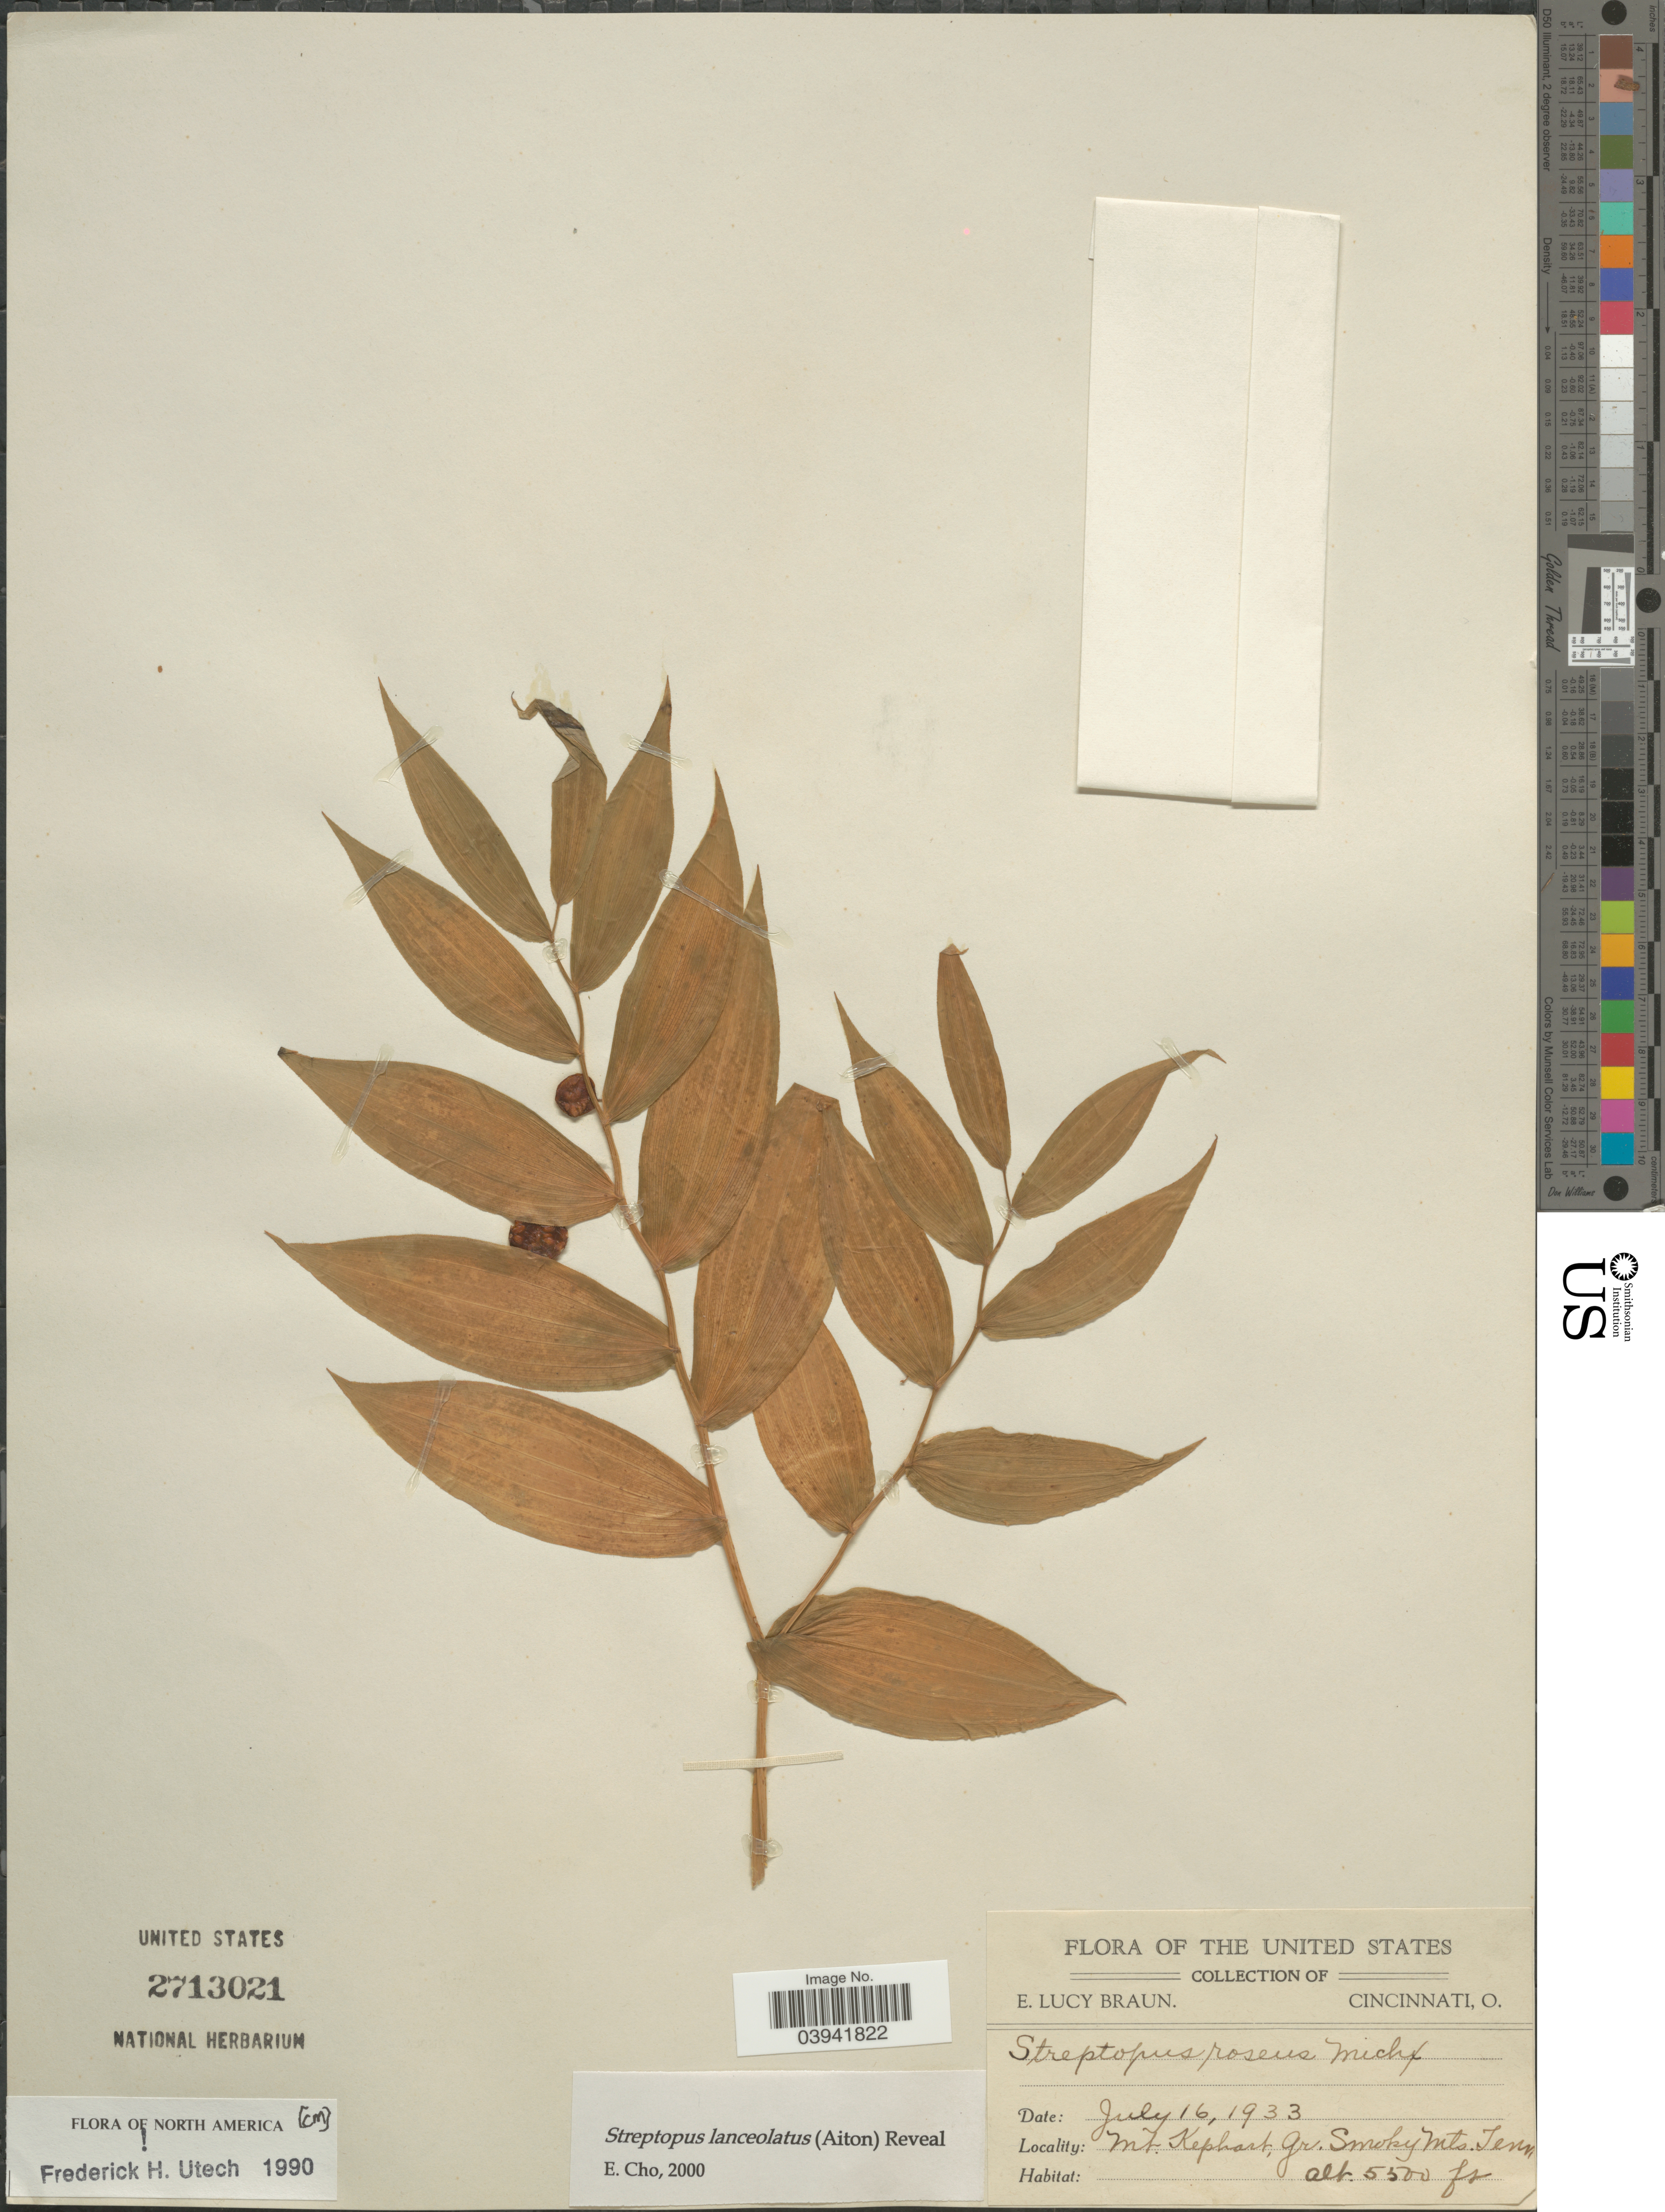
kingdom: Plantae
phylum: Tracheophyta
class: Liliopsida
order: Liliales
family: Liliaceae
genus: Streptopus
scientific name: Streptopus lanceolatus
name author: (Aiton) Reveal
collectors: E. L. Braun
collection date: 1933-07-16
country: United States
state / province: Tennessee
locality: Mt. Kephart, Gr. Smoky Mts.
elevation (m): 1676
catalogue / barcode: US 2713021